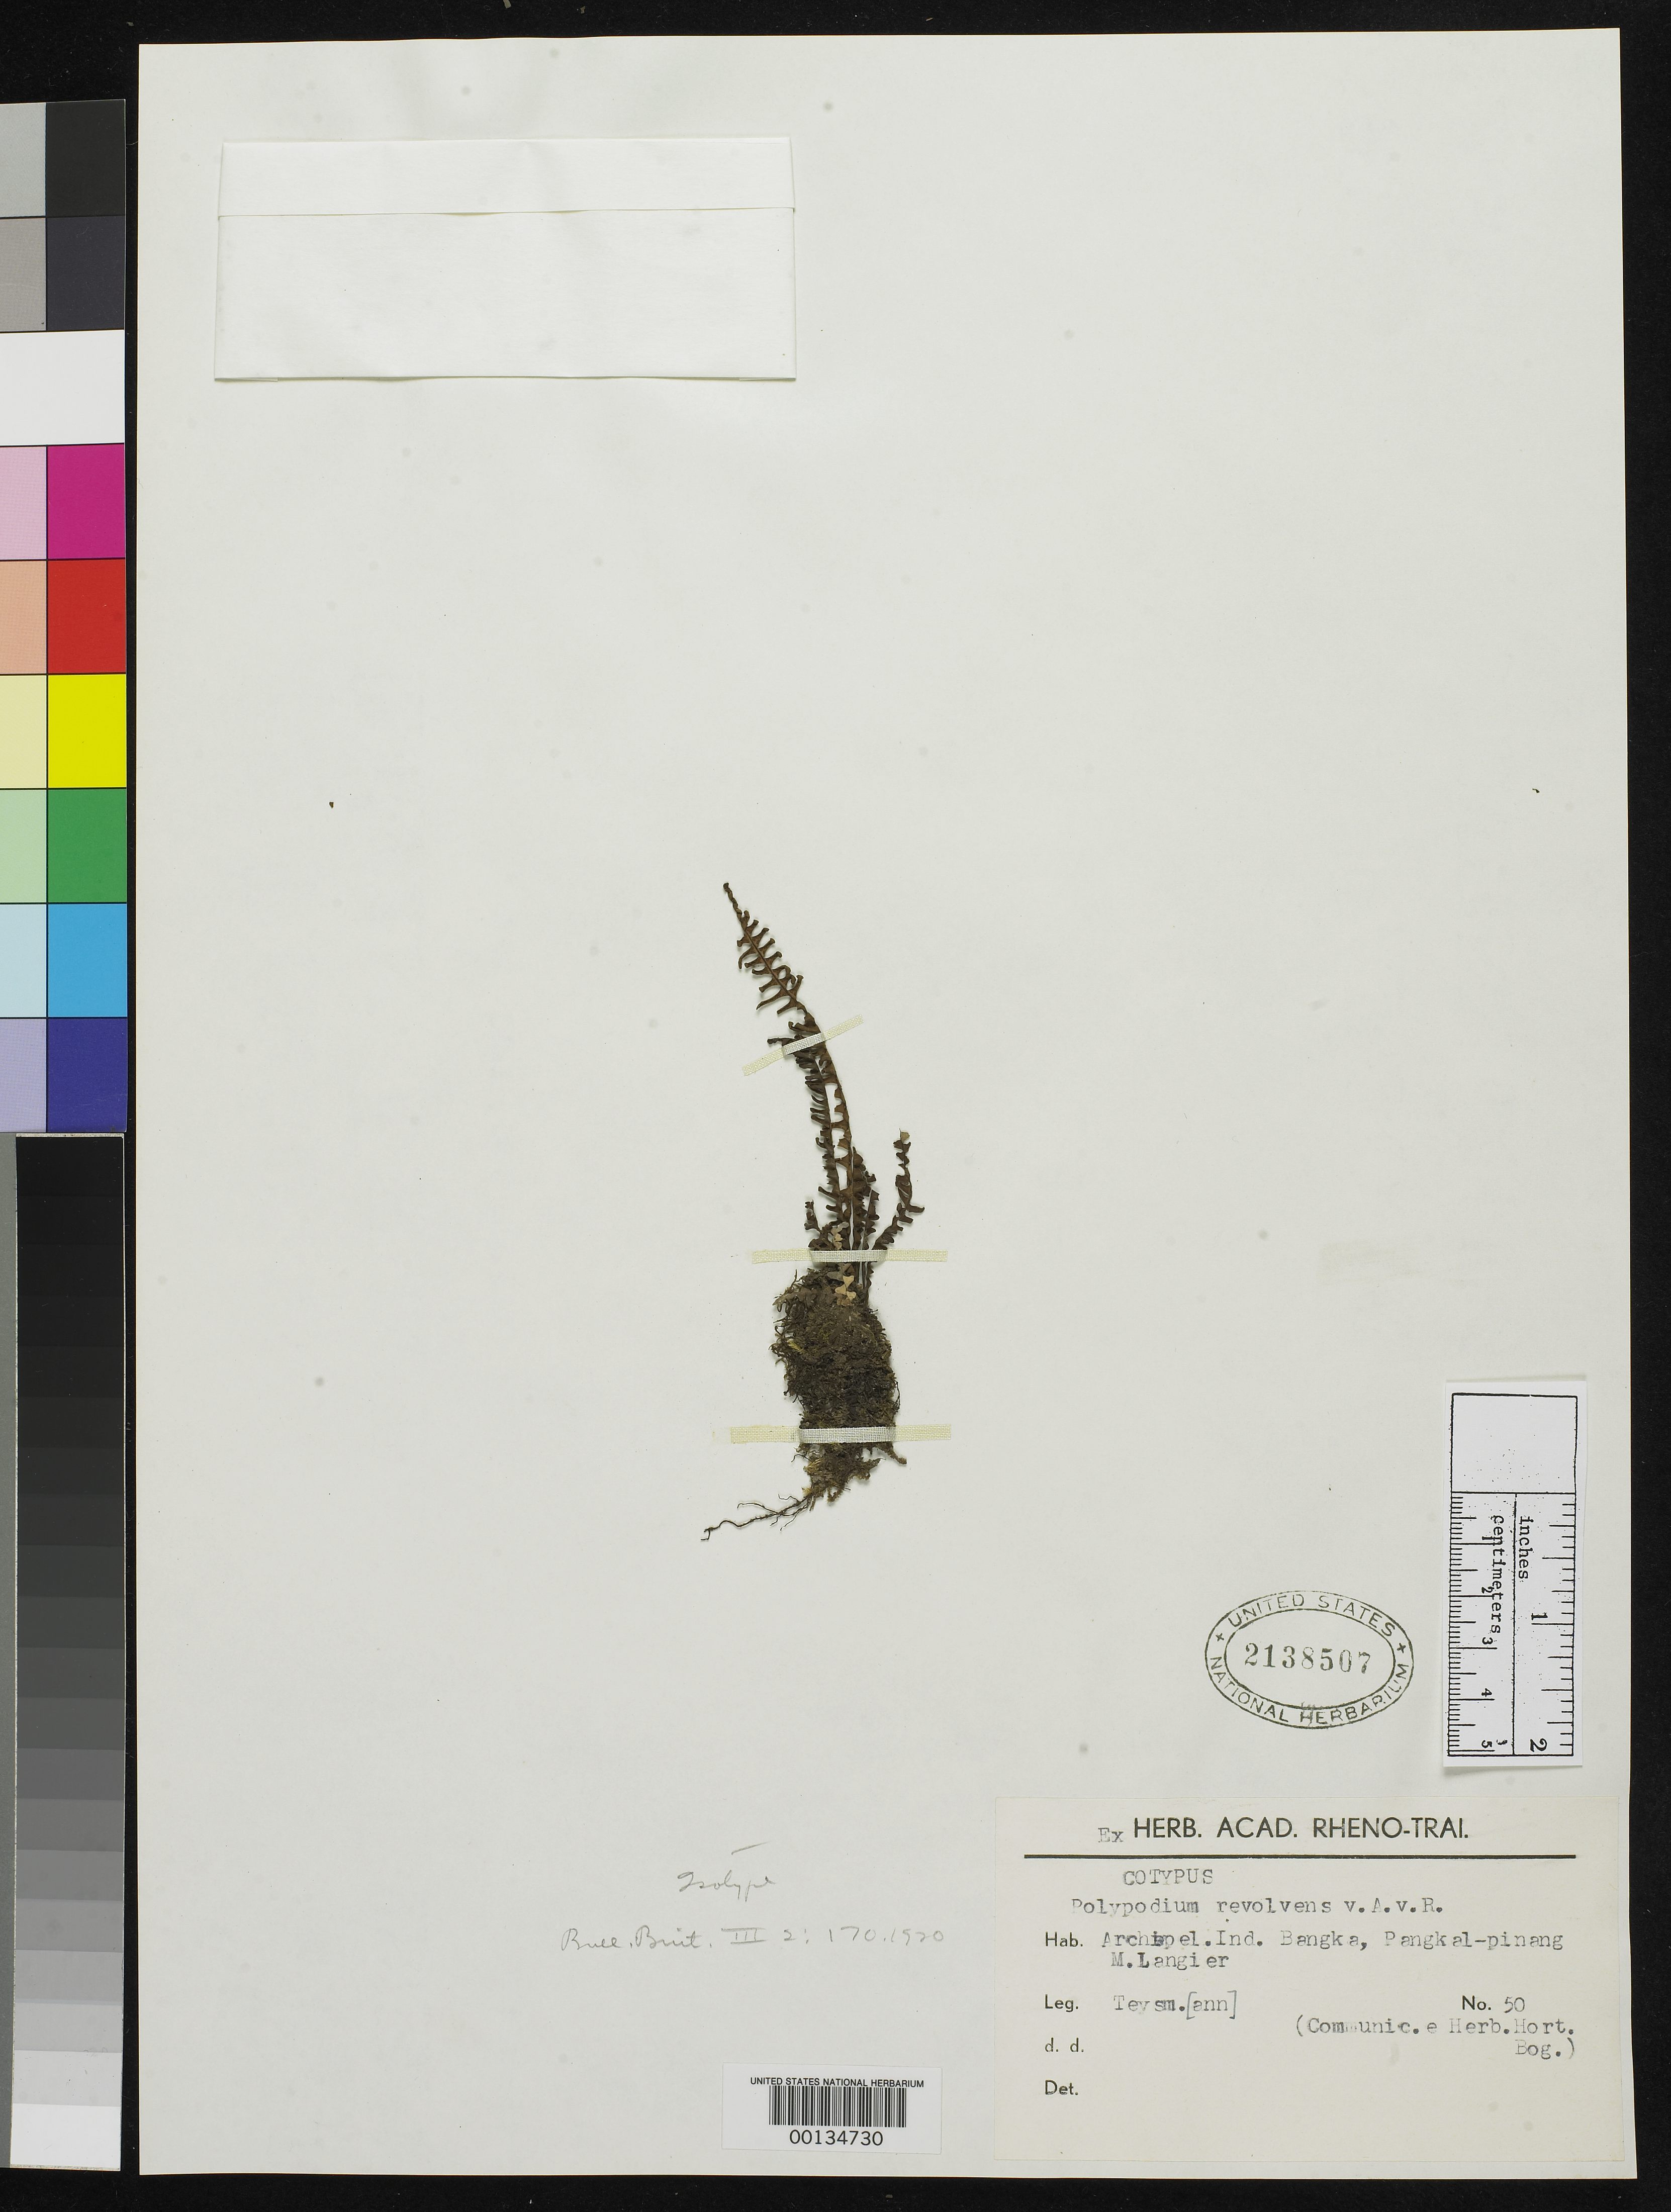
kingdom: Plantae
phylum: Tracheophyta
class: Polypodiopsida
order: Polypodiales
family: Polypodiaceae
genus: Polypodium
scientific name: Polypodium revolvens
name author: Alderw.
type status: Isotype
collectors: J. Teysmann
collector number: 50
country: Indonesia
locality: Bangka Arch.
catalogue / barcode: US 2138507